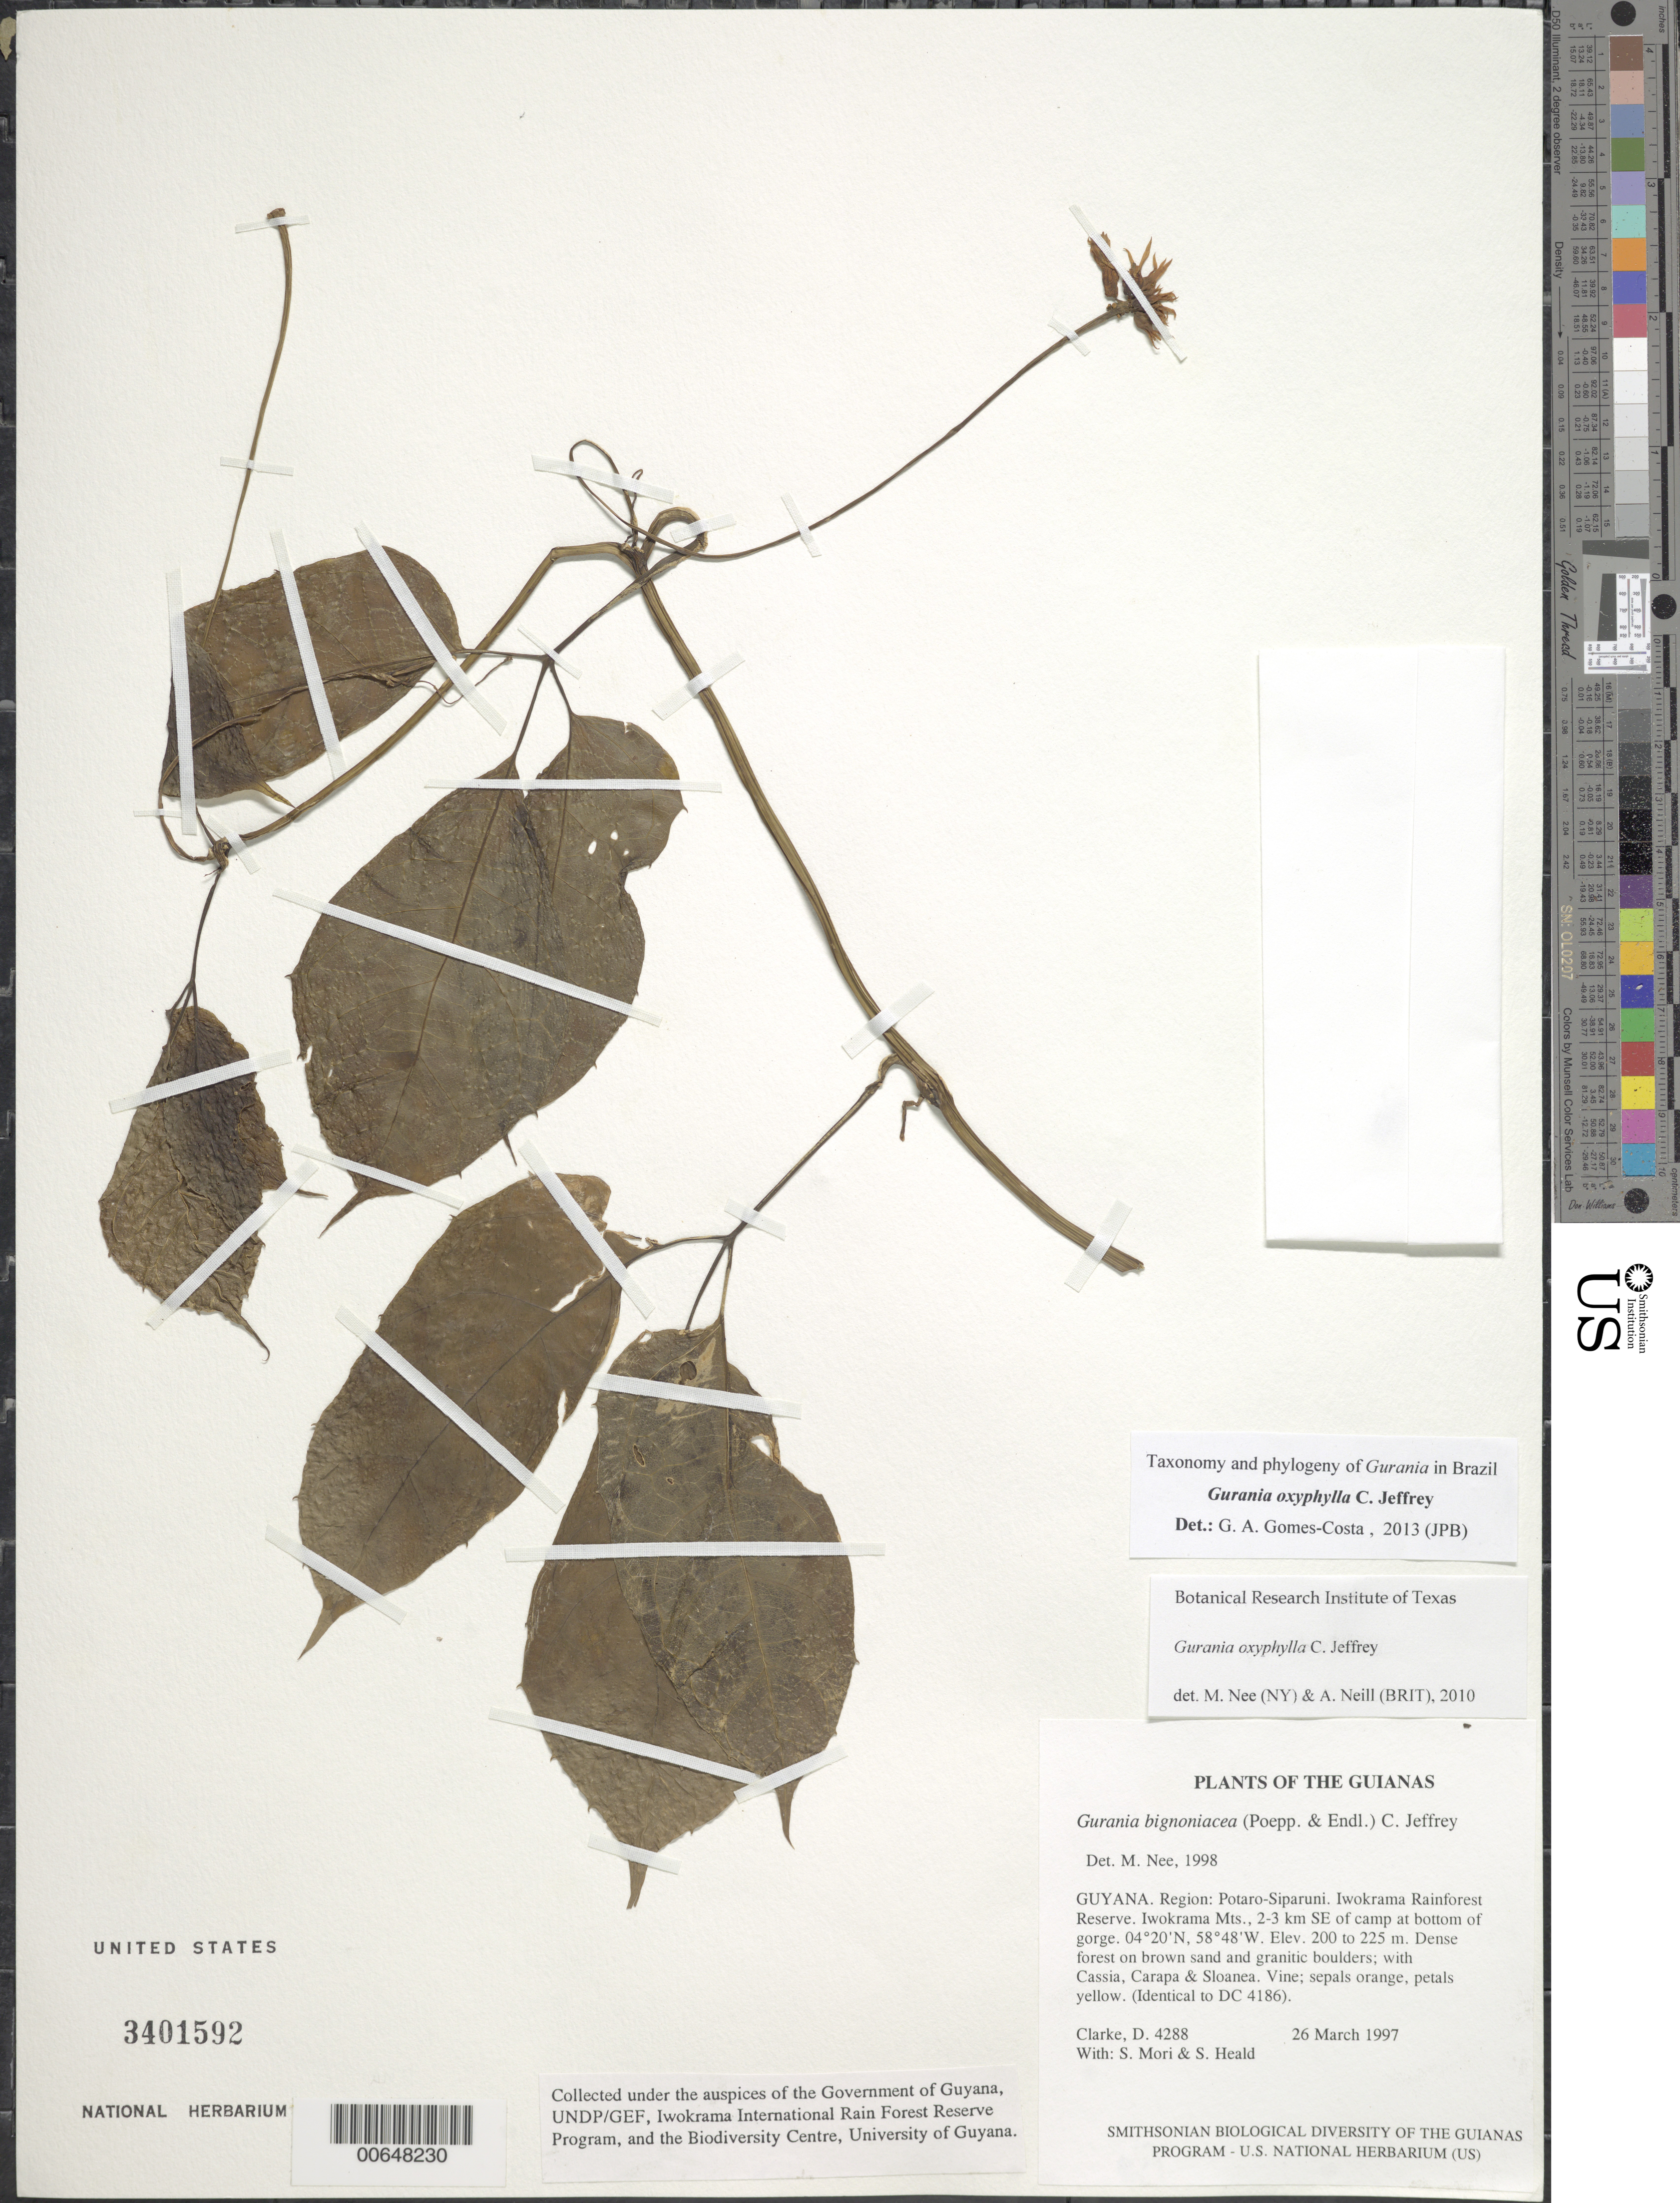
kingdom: Plantae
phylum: Tracheophyta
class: Magnoliopsida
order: Cucurbitales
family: Cucurbitaceae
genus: Gurania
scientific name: Gurania oxyphylla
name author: C. Jeffrey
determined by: Gomes-Costa, G. A.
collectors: H. D. Clarke, S. Mori & S. Heald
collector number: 4288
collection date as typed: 26 March 1997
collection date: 1997-03-26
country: Guyana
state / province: Potaro-Siparuni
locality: Iwokrama Rainforest Reserve. Iwokrama Mts., 2-3 km SE of camp at bottom of gorge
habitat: Dense forest on brown sand and granitic boulders; with Cassia, Carapa & Sloanea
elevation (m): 200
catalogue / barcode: US 3401592